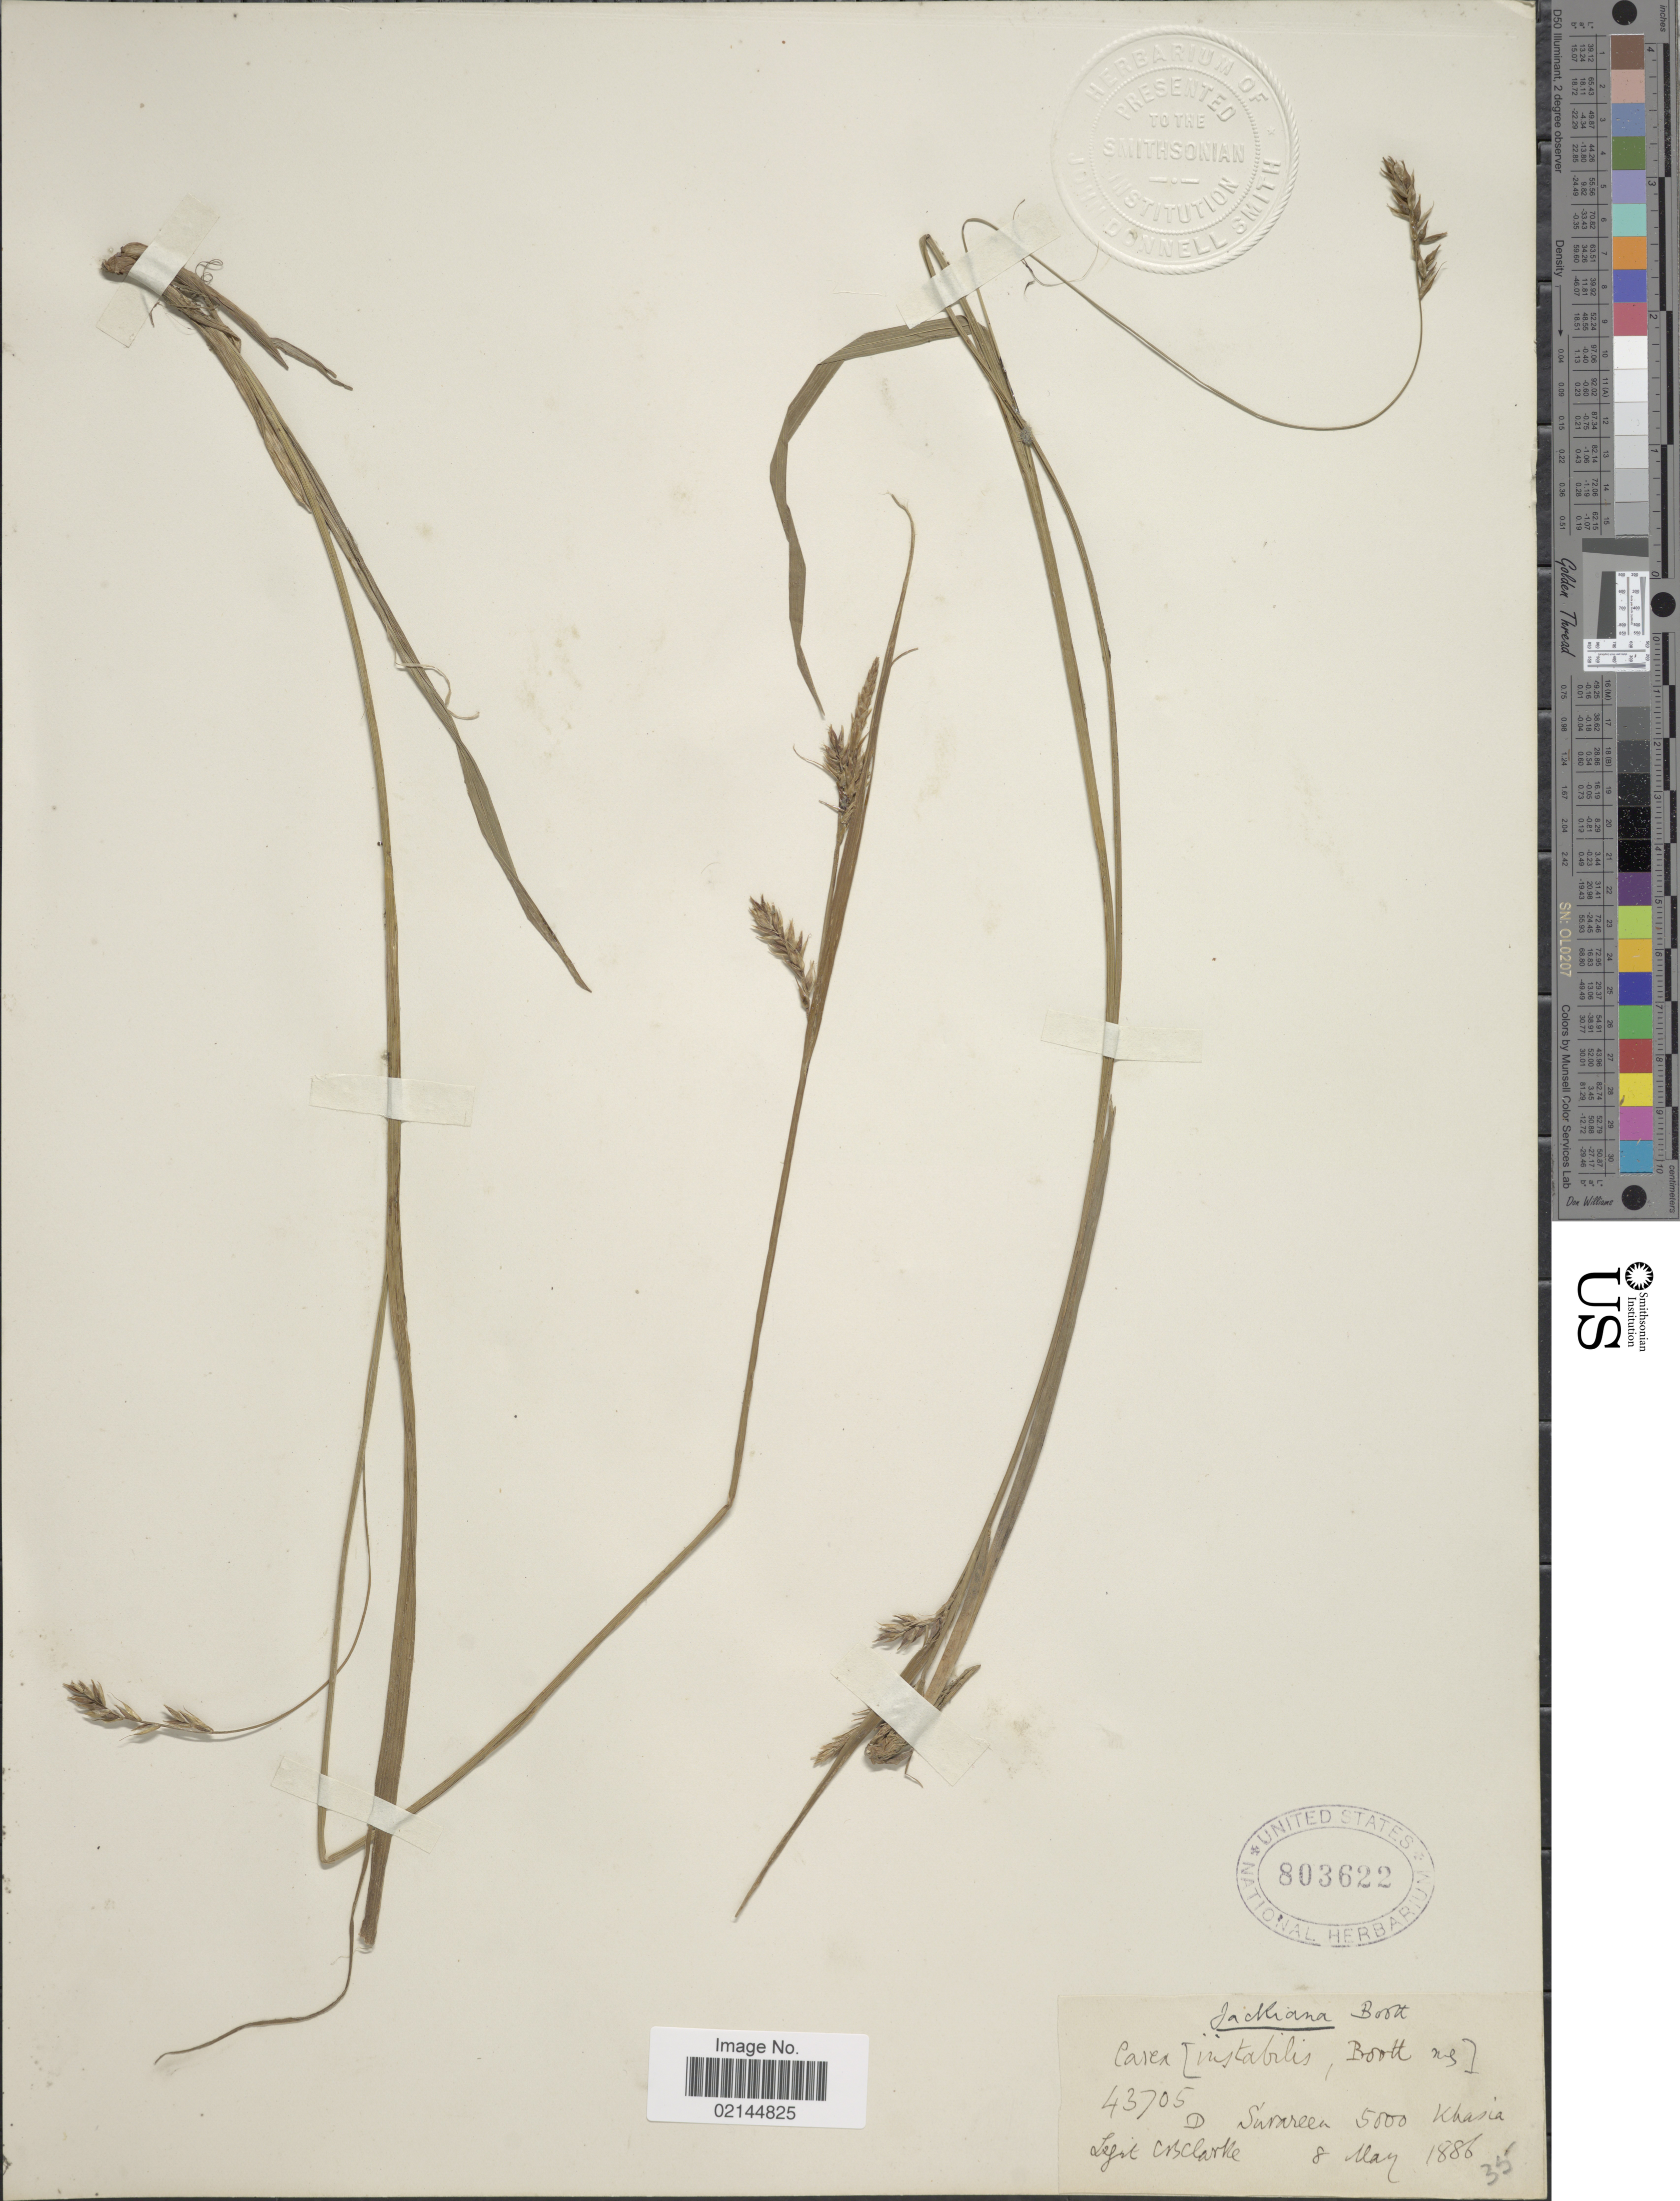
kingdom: Plantae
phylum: Tracheophyta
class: Liliopsida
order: Poales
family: Cyperaceae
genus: Carex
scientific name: Carex jackiana subsp. jackiana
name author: Boott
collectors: C. B. Clarke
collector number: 43705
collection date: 1886-05-08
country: India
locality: D Surareen, Khasia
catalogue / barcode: US 803622